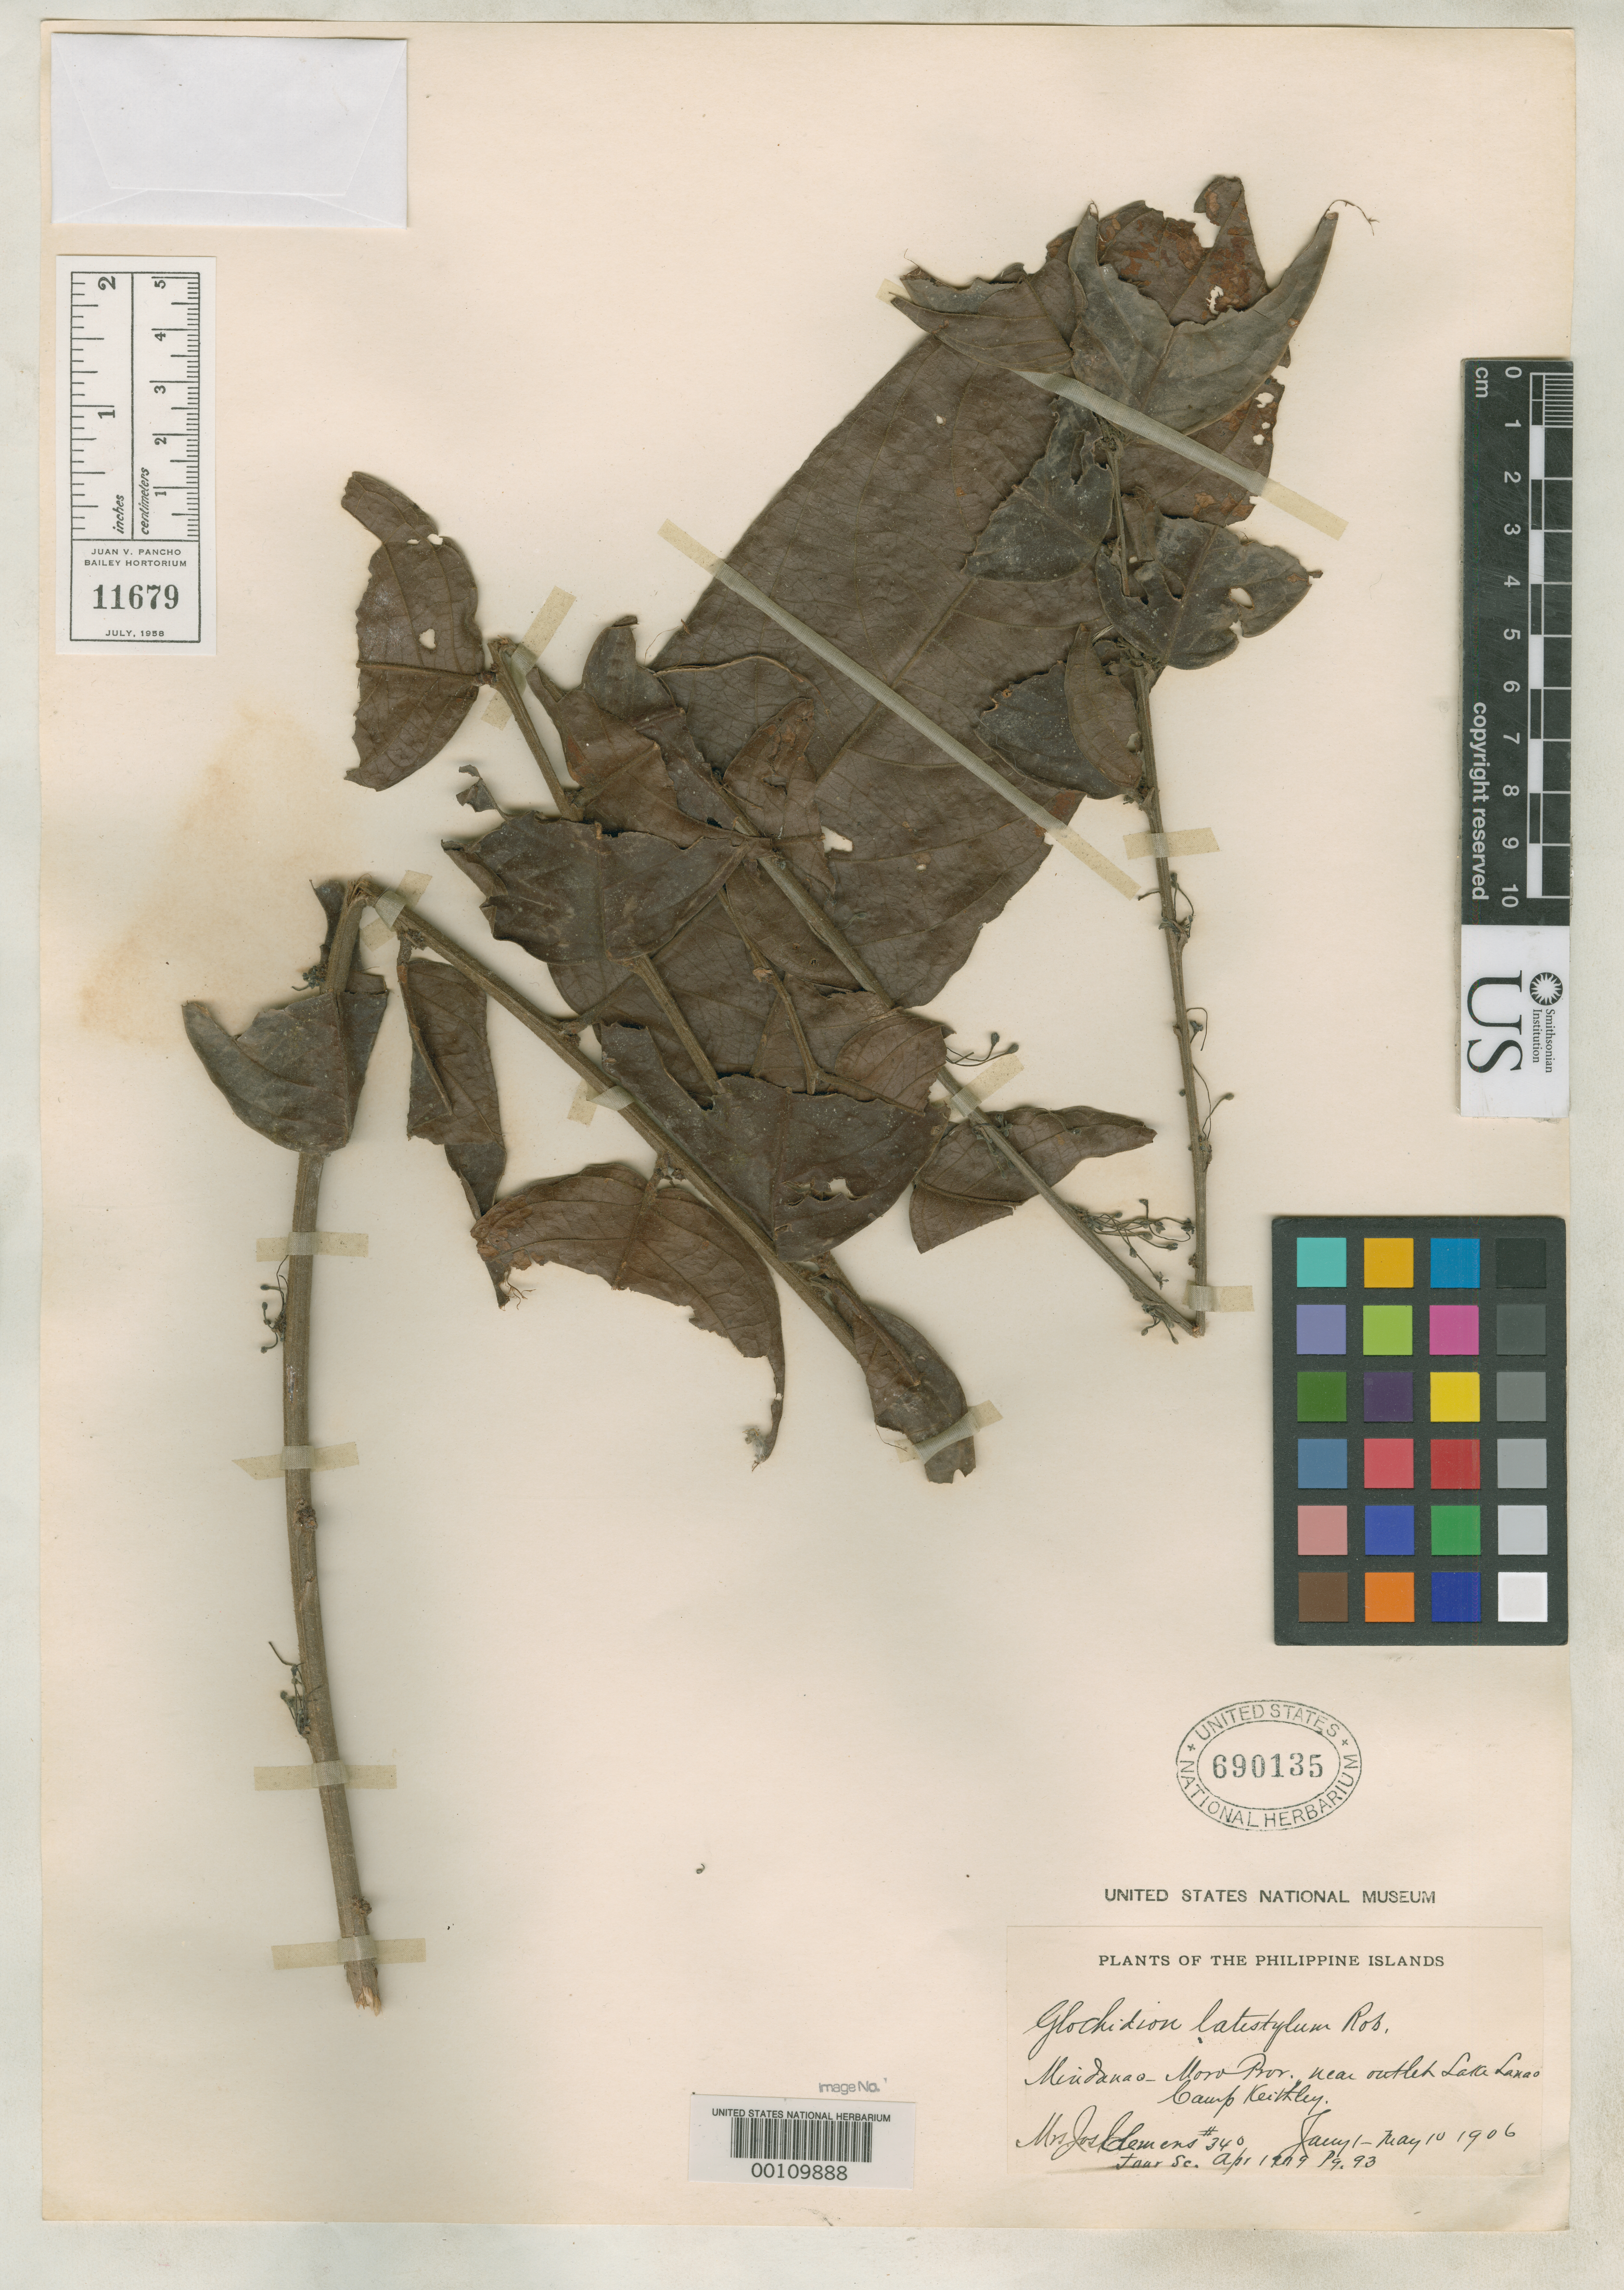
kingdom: Plantae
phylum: Tracheophyta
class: Magnoliopsida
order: Malpighiales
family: Phyllanthaceae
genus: Glochidion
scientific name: Glochidion latistylum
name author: C.B. Rob.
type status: Isotype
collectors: M. S. Clemens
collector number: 340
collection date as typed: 01 Jan 1906 to 10 May 1906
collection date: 1906-01-01/1906-05-10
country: Philippines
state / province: Muslim Mindanao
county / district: Lanao del Sur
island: Mindanao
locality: Near outlet of Lake Lanao, Camp Keithley.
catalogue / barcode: US 690135